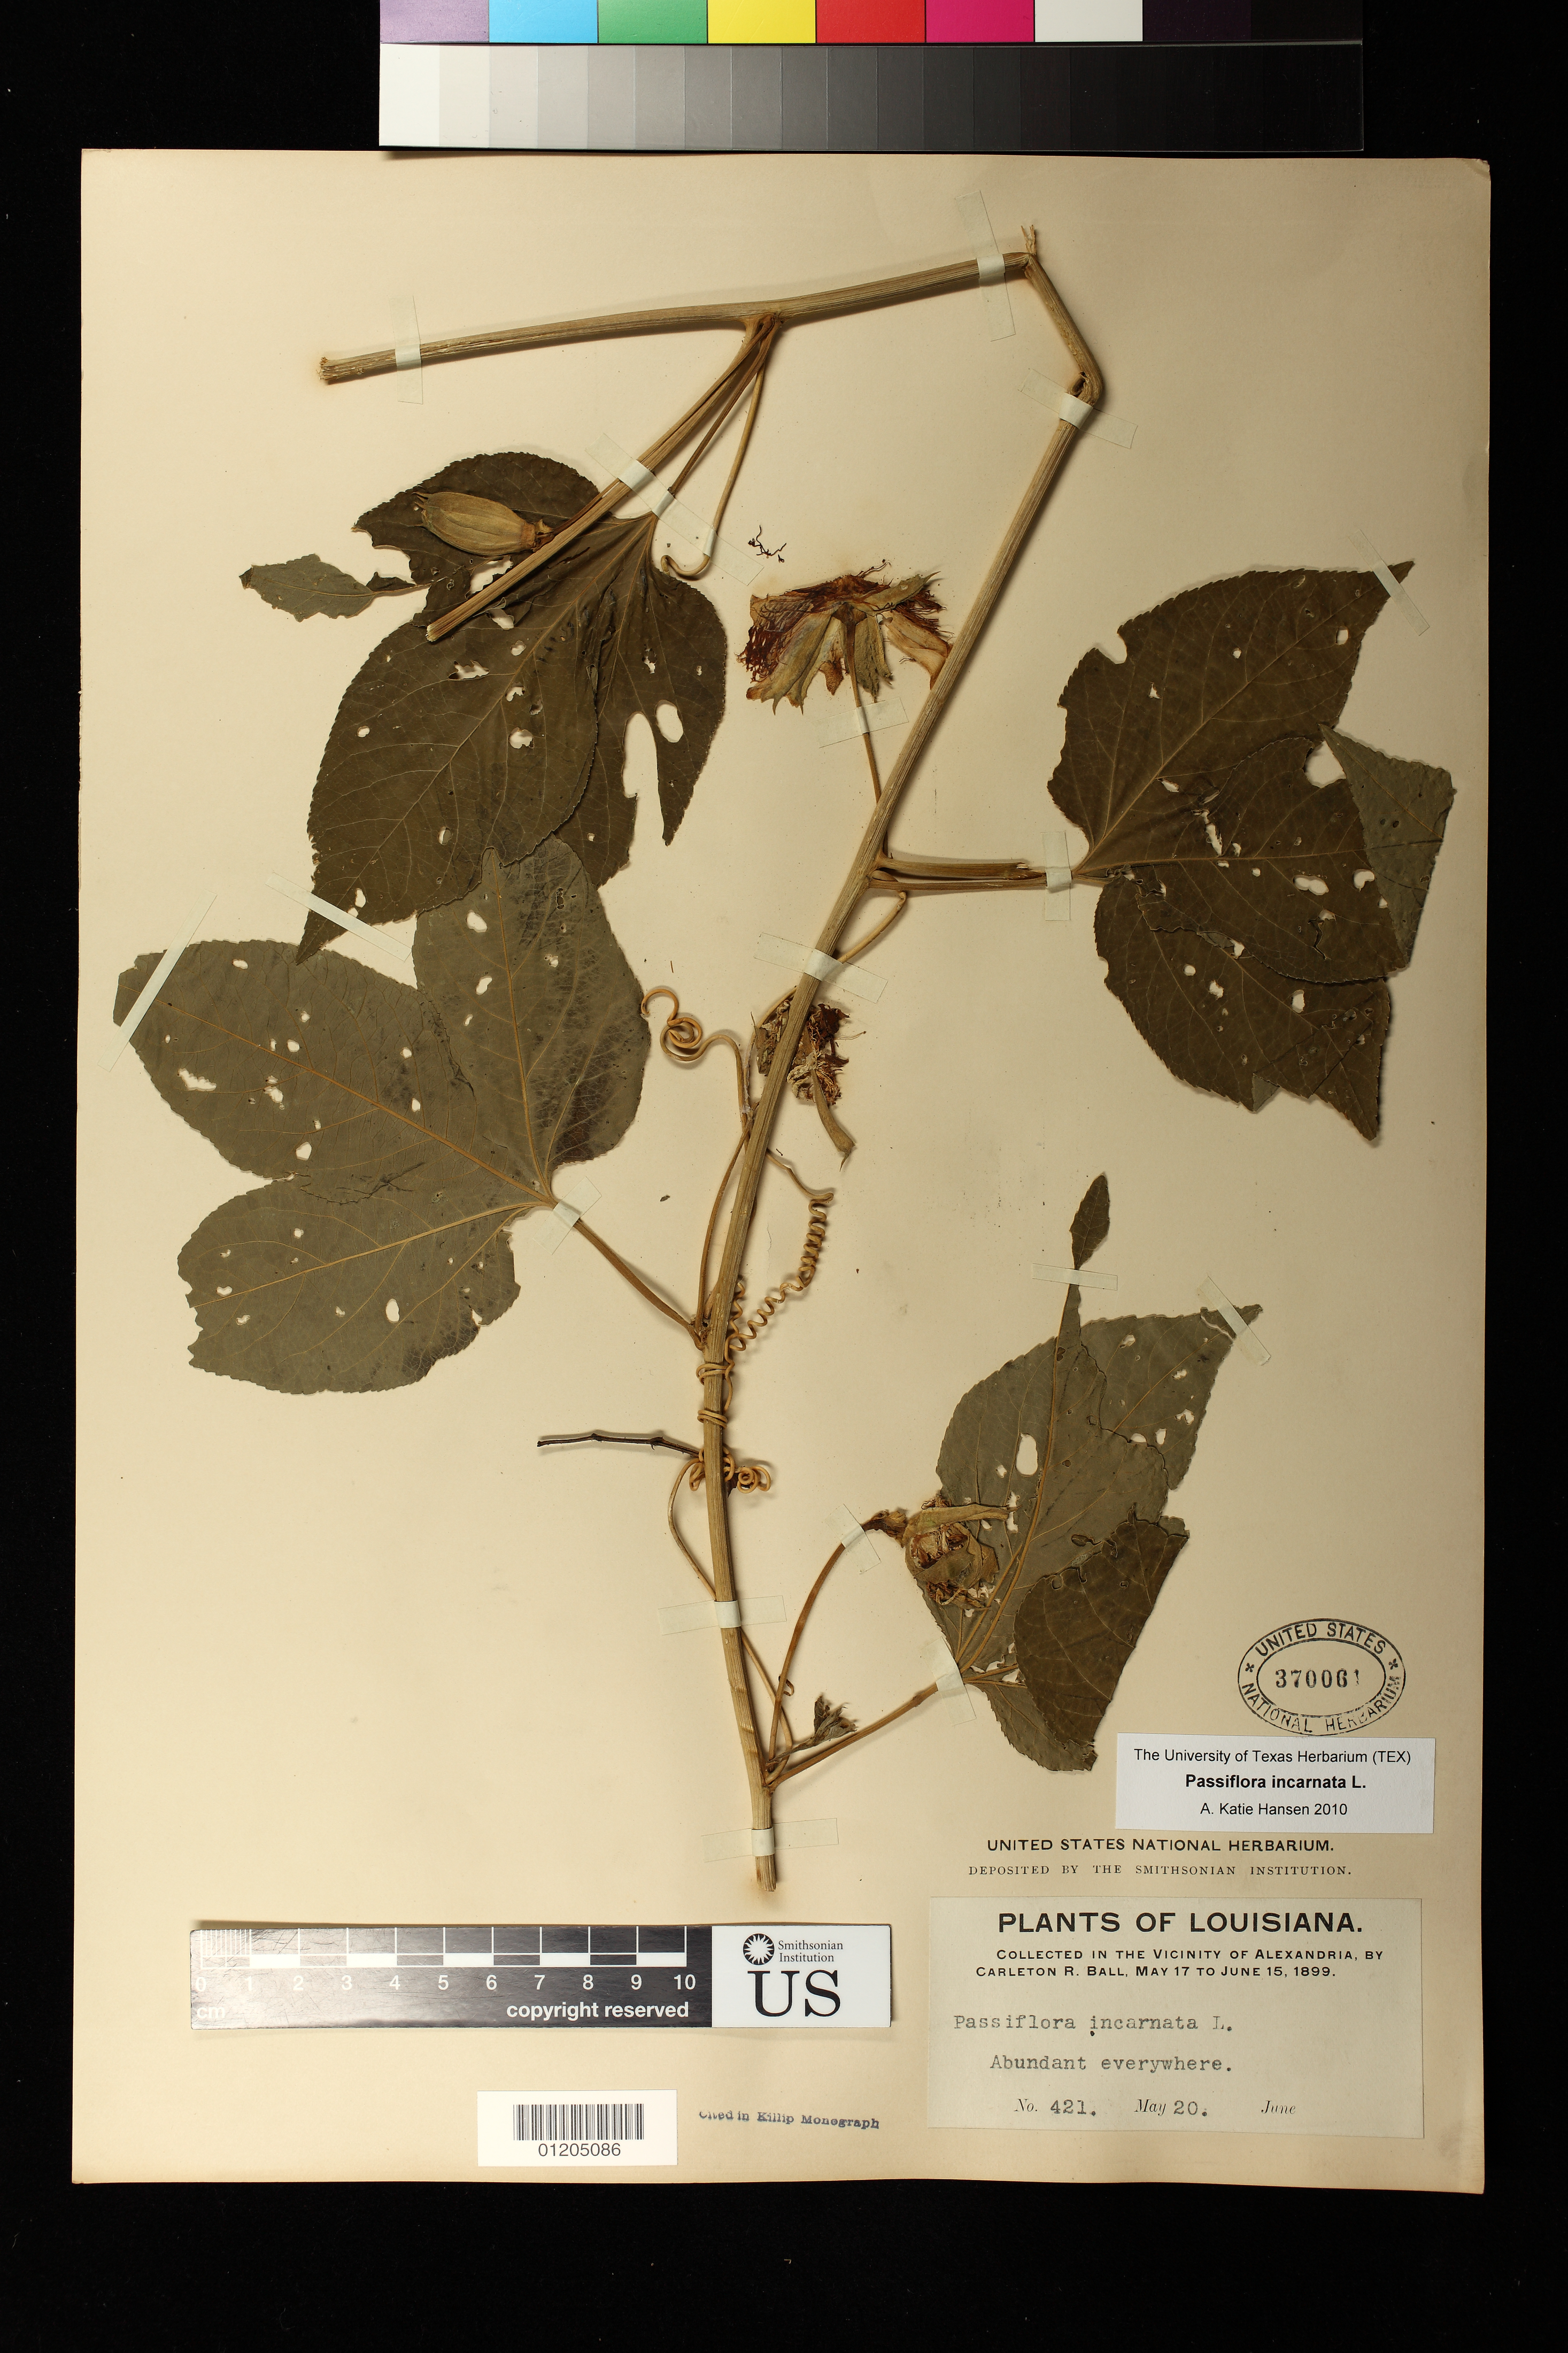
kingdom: Plantae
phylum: Tracheophyta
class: Magnoliopsida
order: Malpighiales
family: Passifloraceae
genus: Passiflora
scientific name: Passiflora incarnata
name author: L.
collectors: C. R. Ball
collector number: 421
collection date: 1899-05-20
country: United States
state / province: Louisiana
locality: Vicinity of Alexandria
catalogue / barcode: US 370061